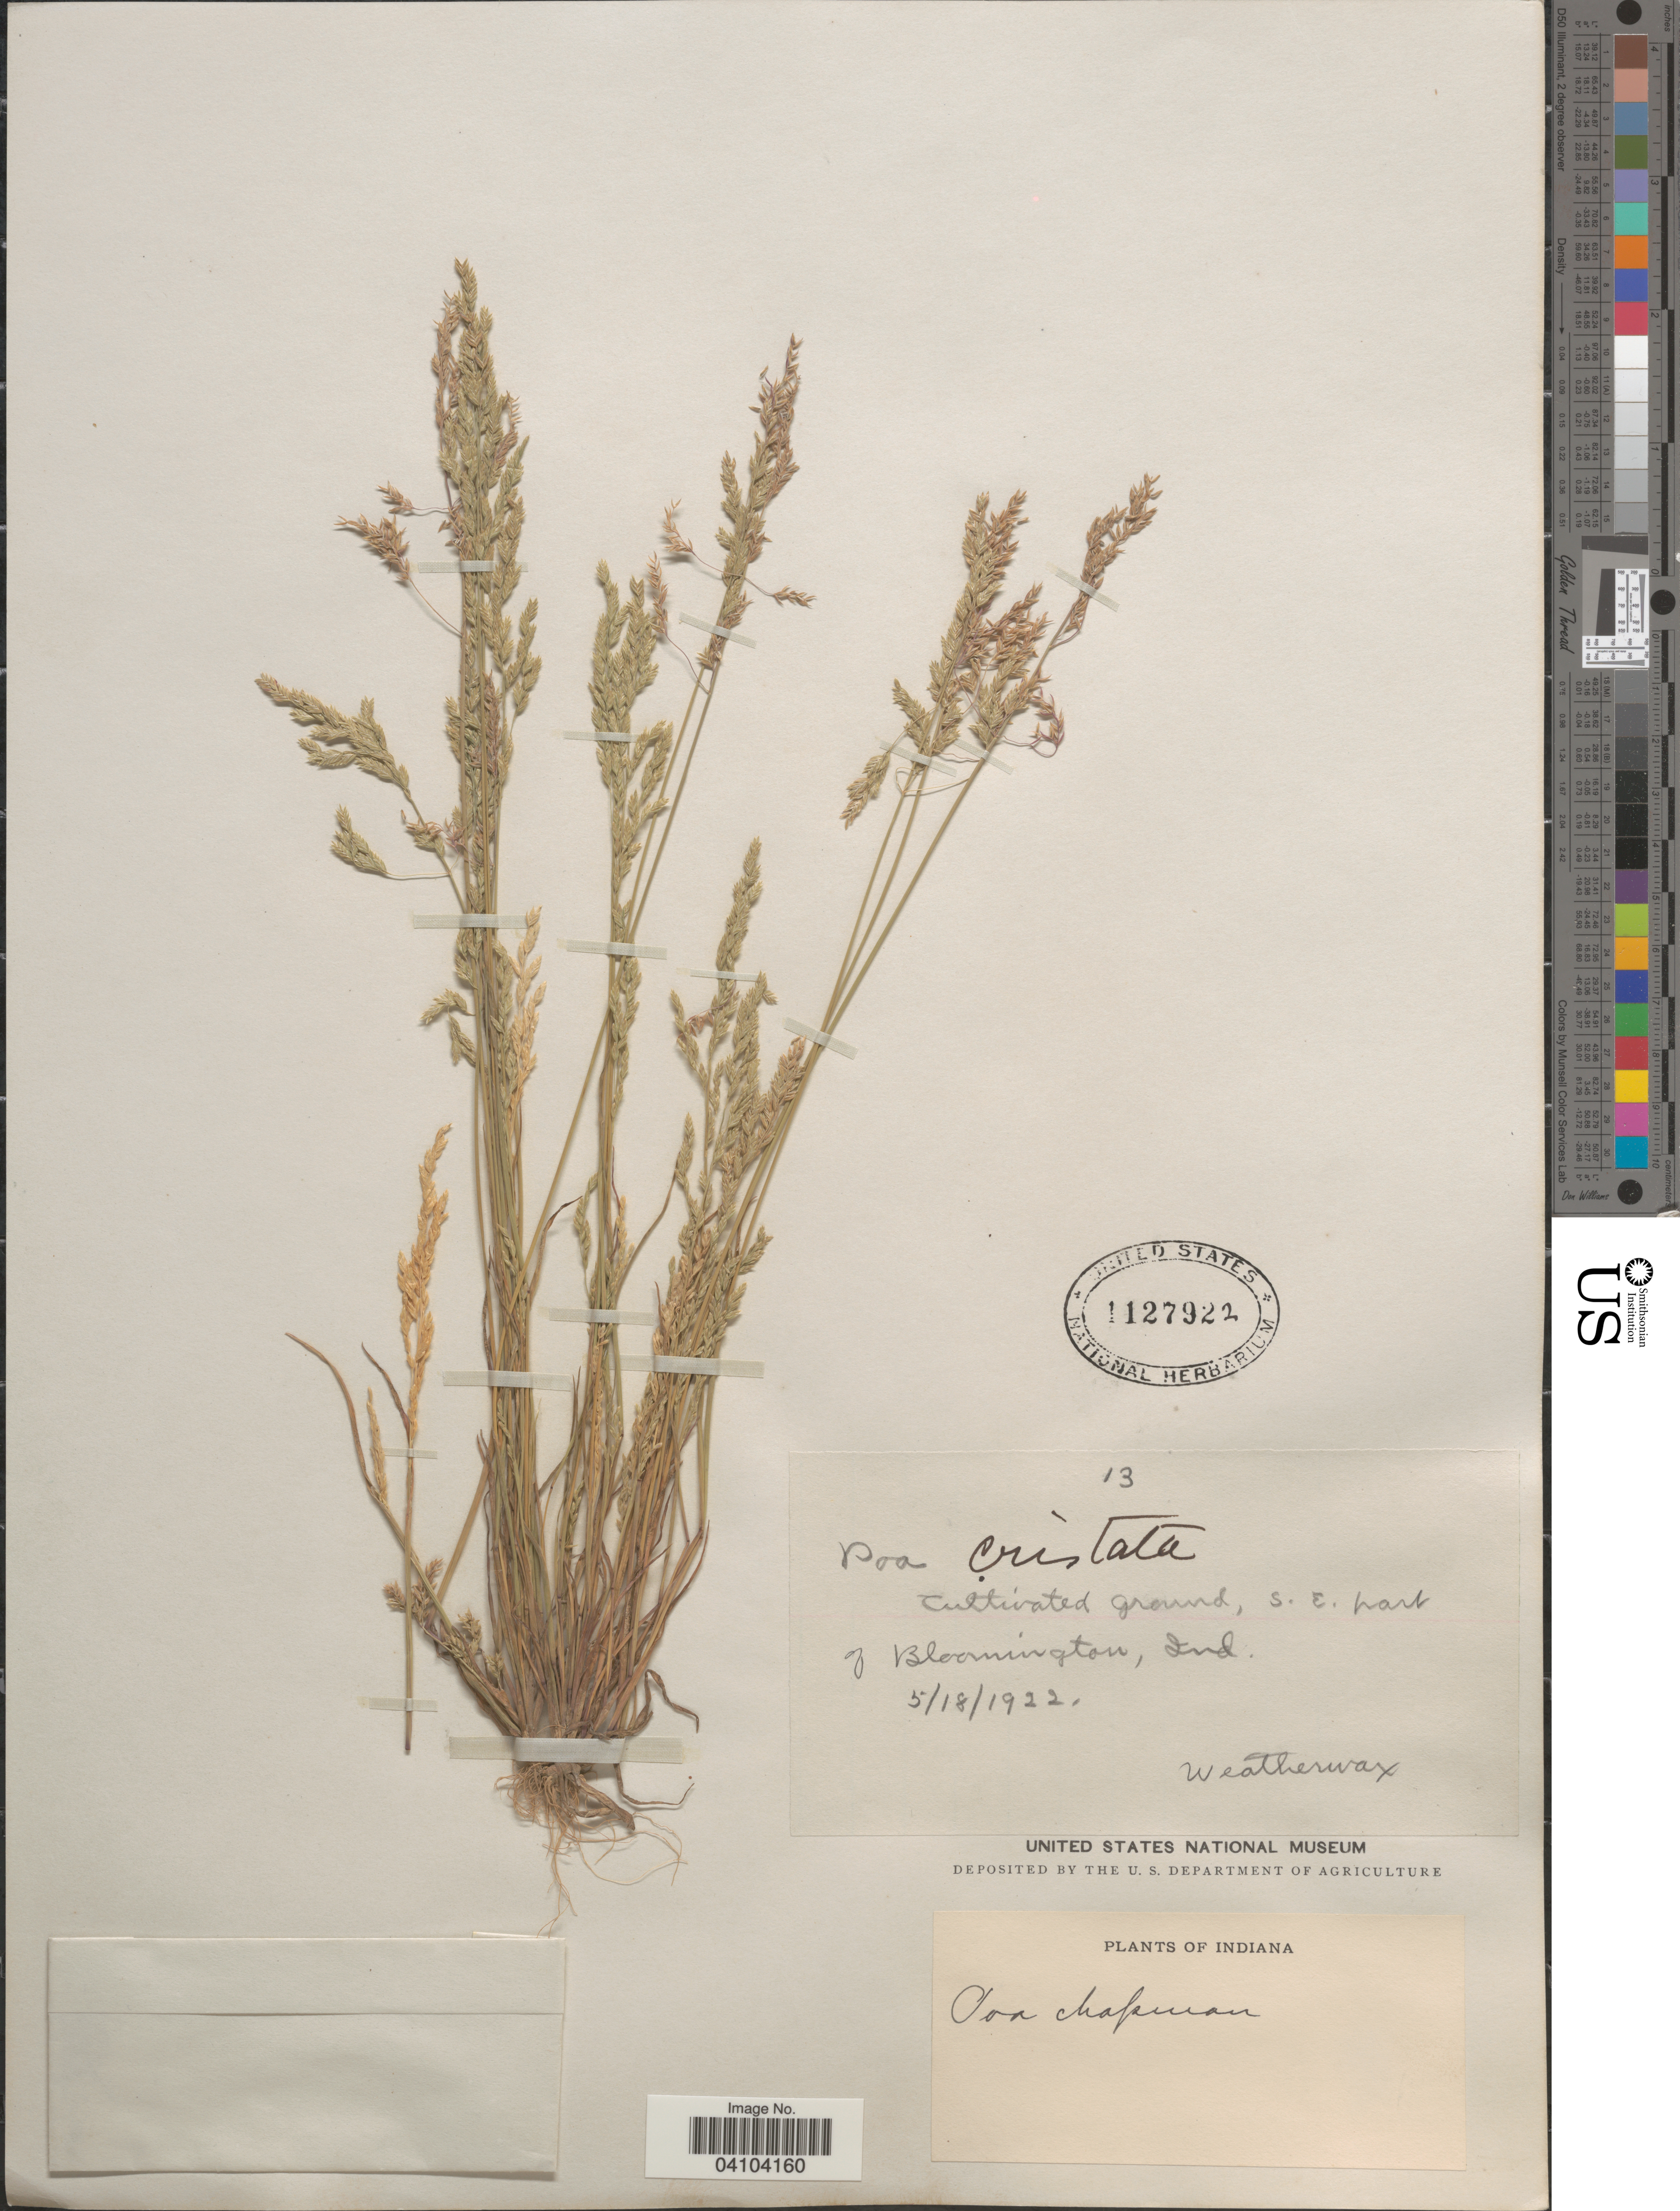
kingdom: Plantae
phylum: Tracheophyta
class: Liliopsida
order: Poales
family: Poaceae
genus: Poa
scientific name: Poa chapmaniana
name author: Scribn.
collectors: -. Weatherwax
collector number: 13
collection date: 1922-05-18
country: United States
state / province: Indiana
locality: Cultivated ground, S.E. part of Bloomington.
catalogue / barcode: US 1127922